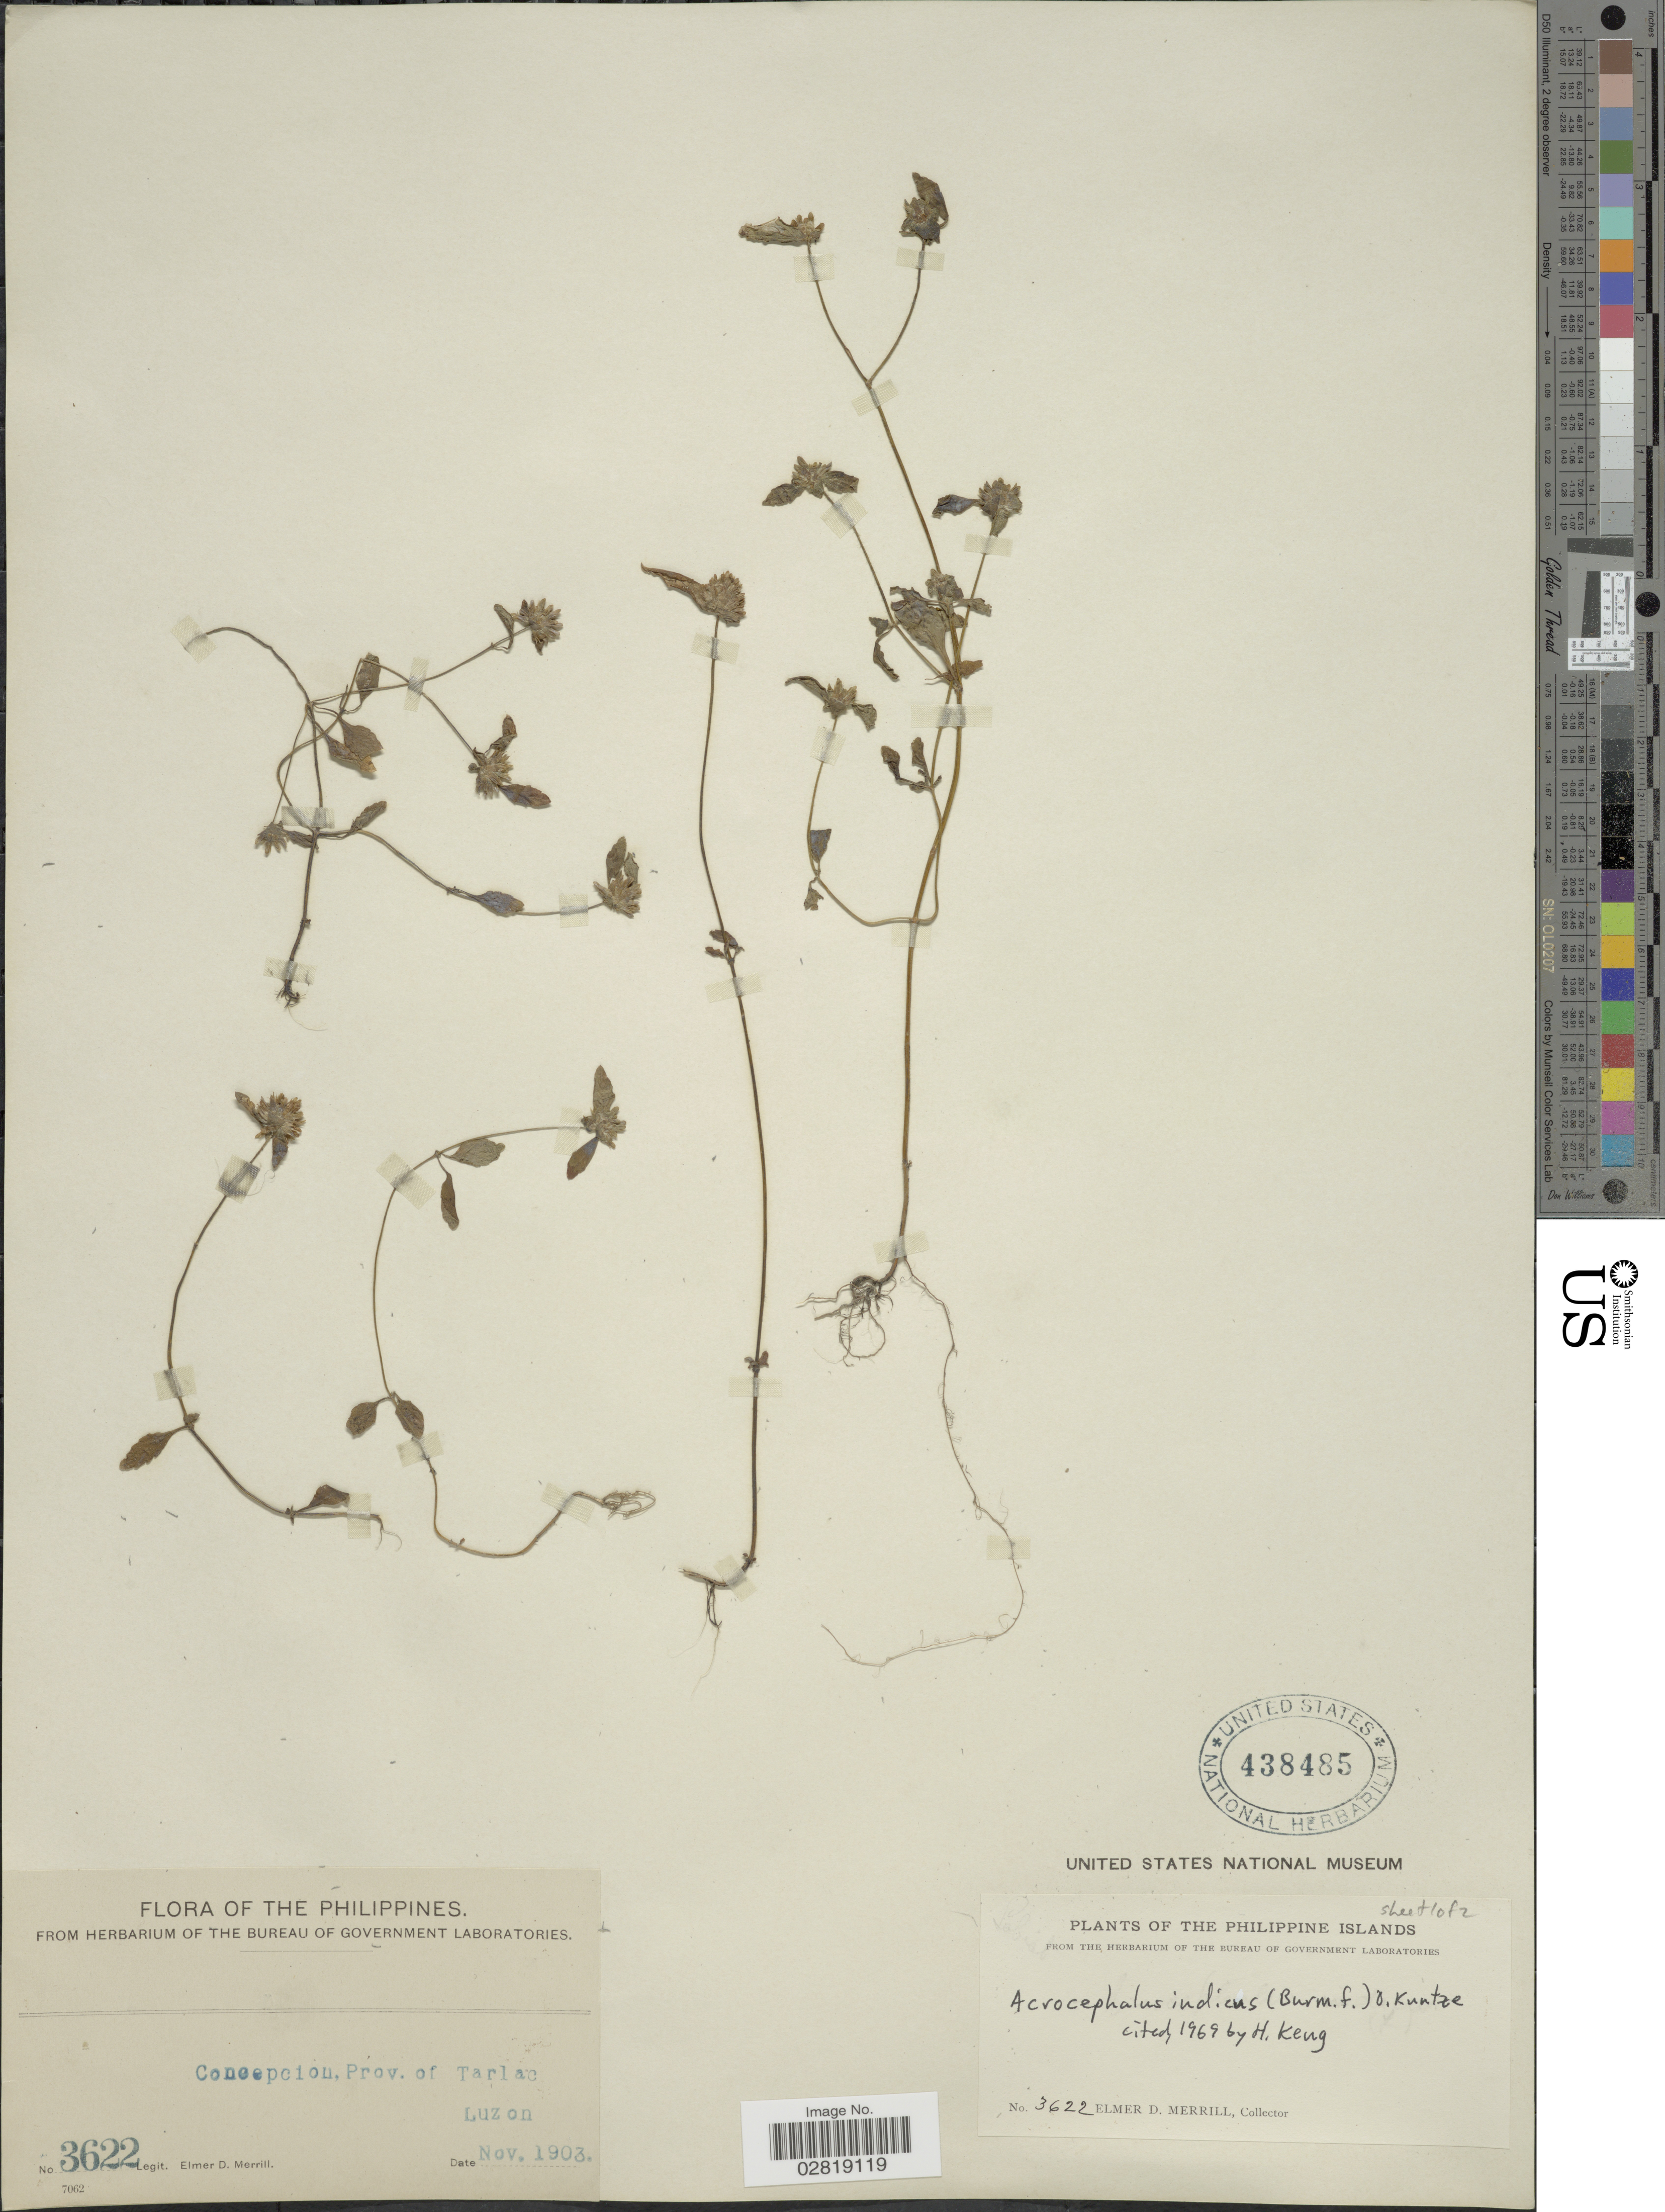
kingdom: Plantae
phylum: Tracheophyta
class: Magnoliopsida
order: Lamiales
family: Lamiaceae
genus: Platostoma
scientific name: Platostoma hispidum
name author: (L.) A.J. Paton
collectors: E. D. Merrill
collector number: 3622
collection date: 1903-11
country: Philippines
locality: Concepcion. Prov. of Tarlac, Luzon.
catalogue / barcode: US 438485